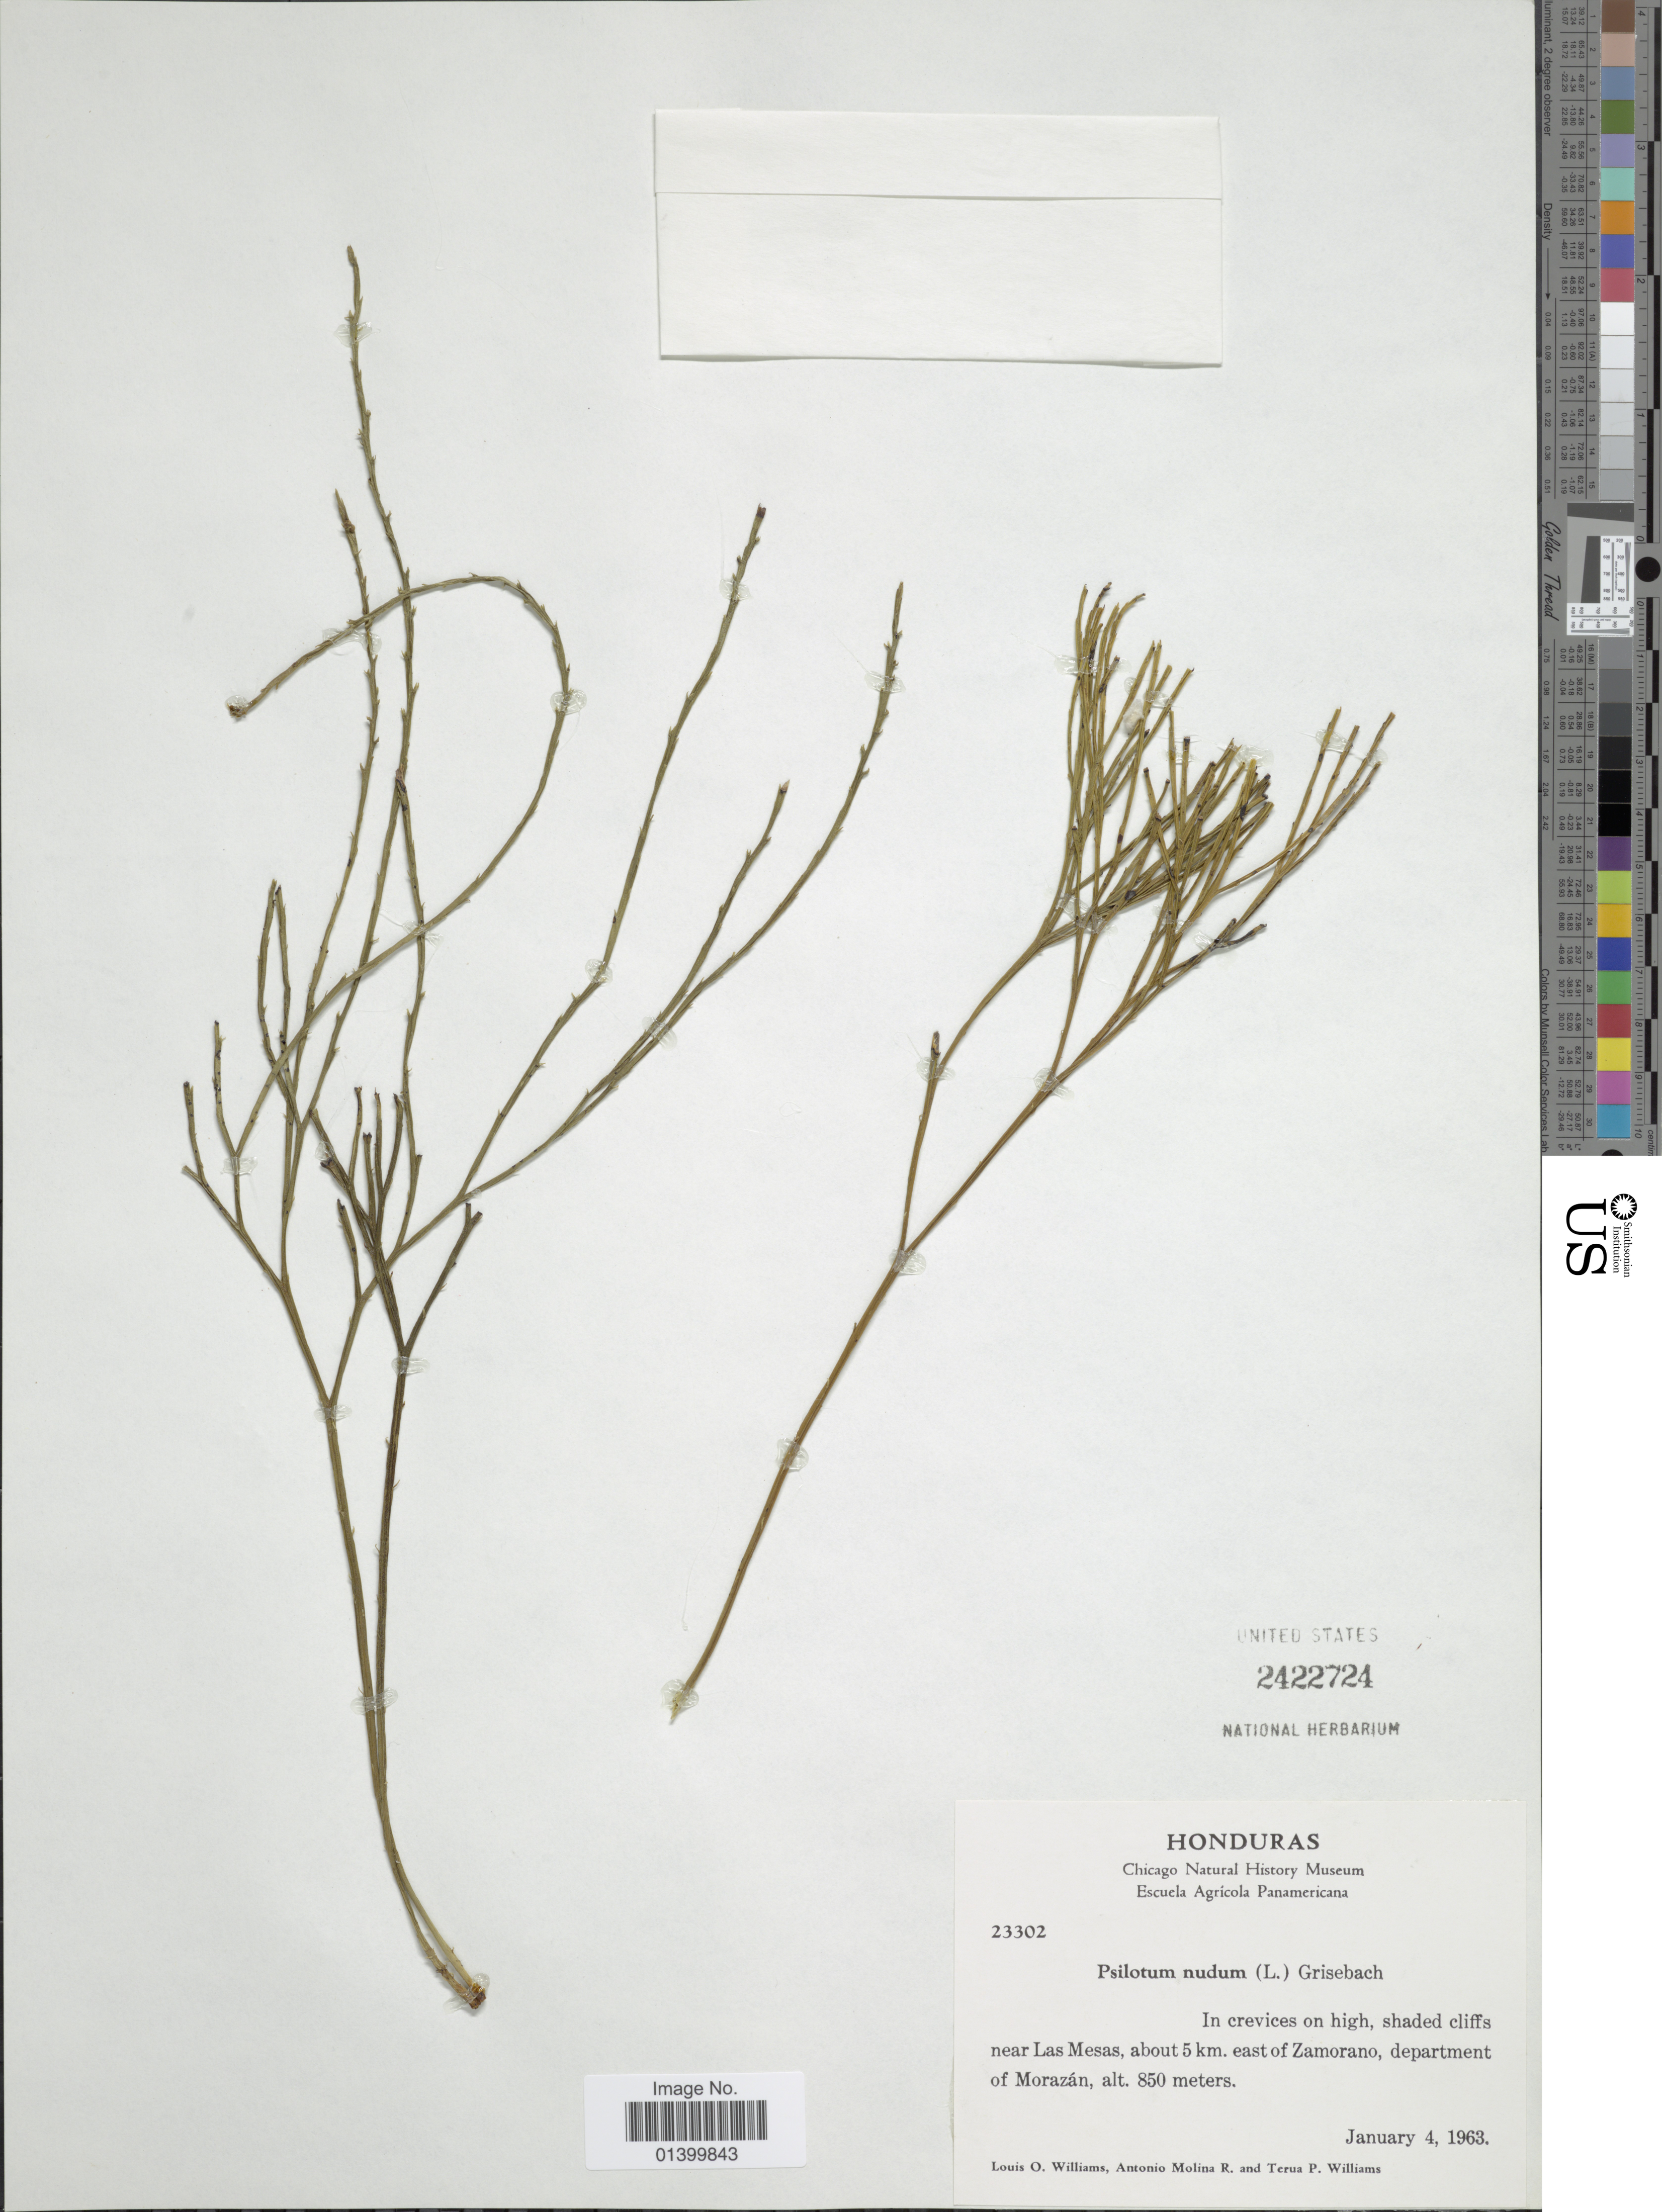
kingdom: Plantae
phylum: Tracheophyta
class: Polypodiopsida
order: Psilotales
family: Psilotaceae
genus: Psilotum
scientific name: Psilotum nudum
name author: (L.) P. Beauv.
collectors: L. O. Williams, A. Molina R. & T. P. Williams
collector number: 23302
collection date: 1963-01-04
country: Honduras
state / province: Fco. Morazán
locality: In crevices on high, shaded cliffs near Las Mesas, about 5 km. east of Zamorano, department of Morazán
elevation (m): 850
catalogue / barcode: US 2422724